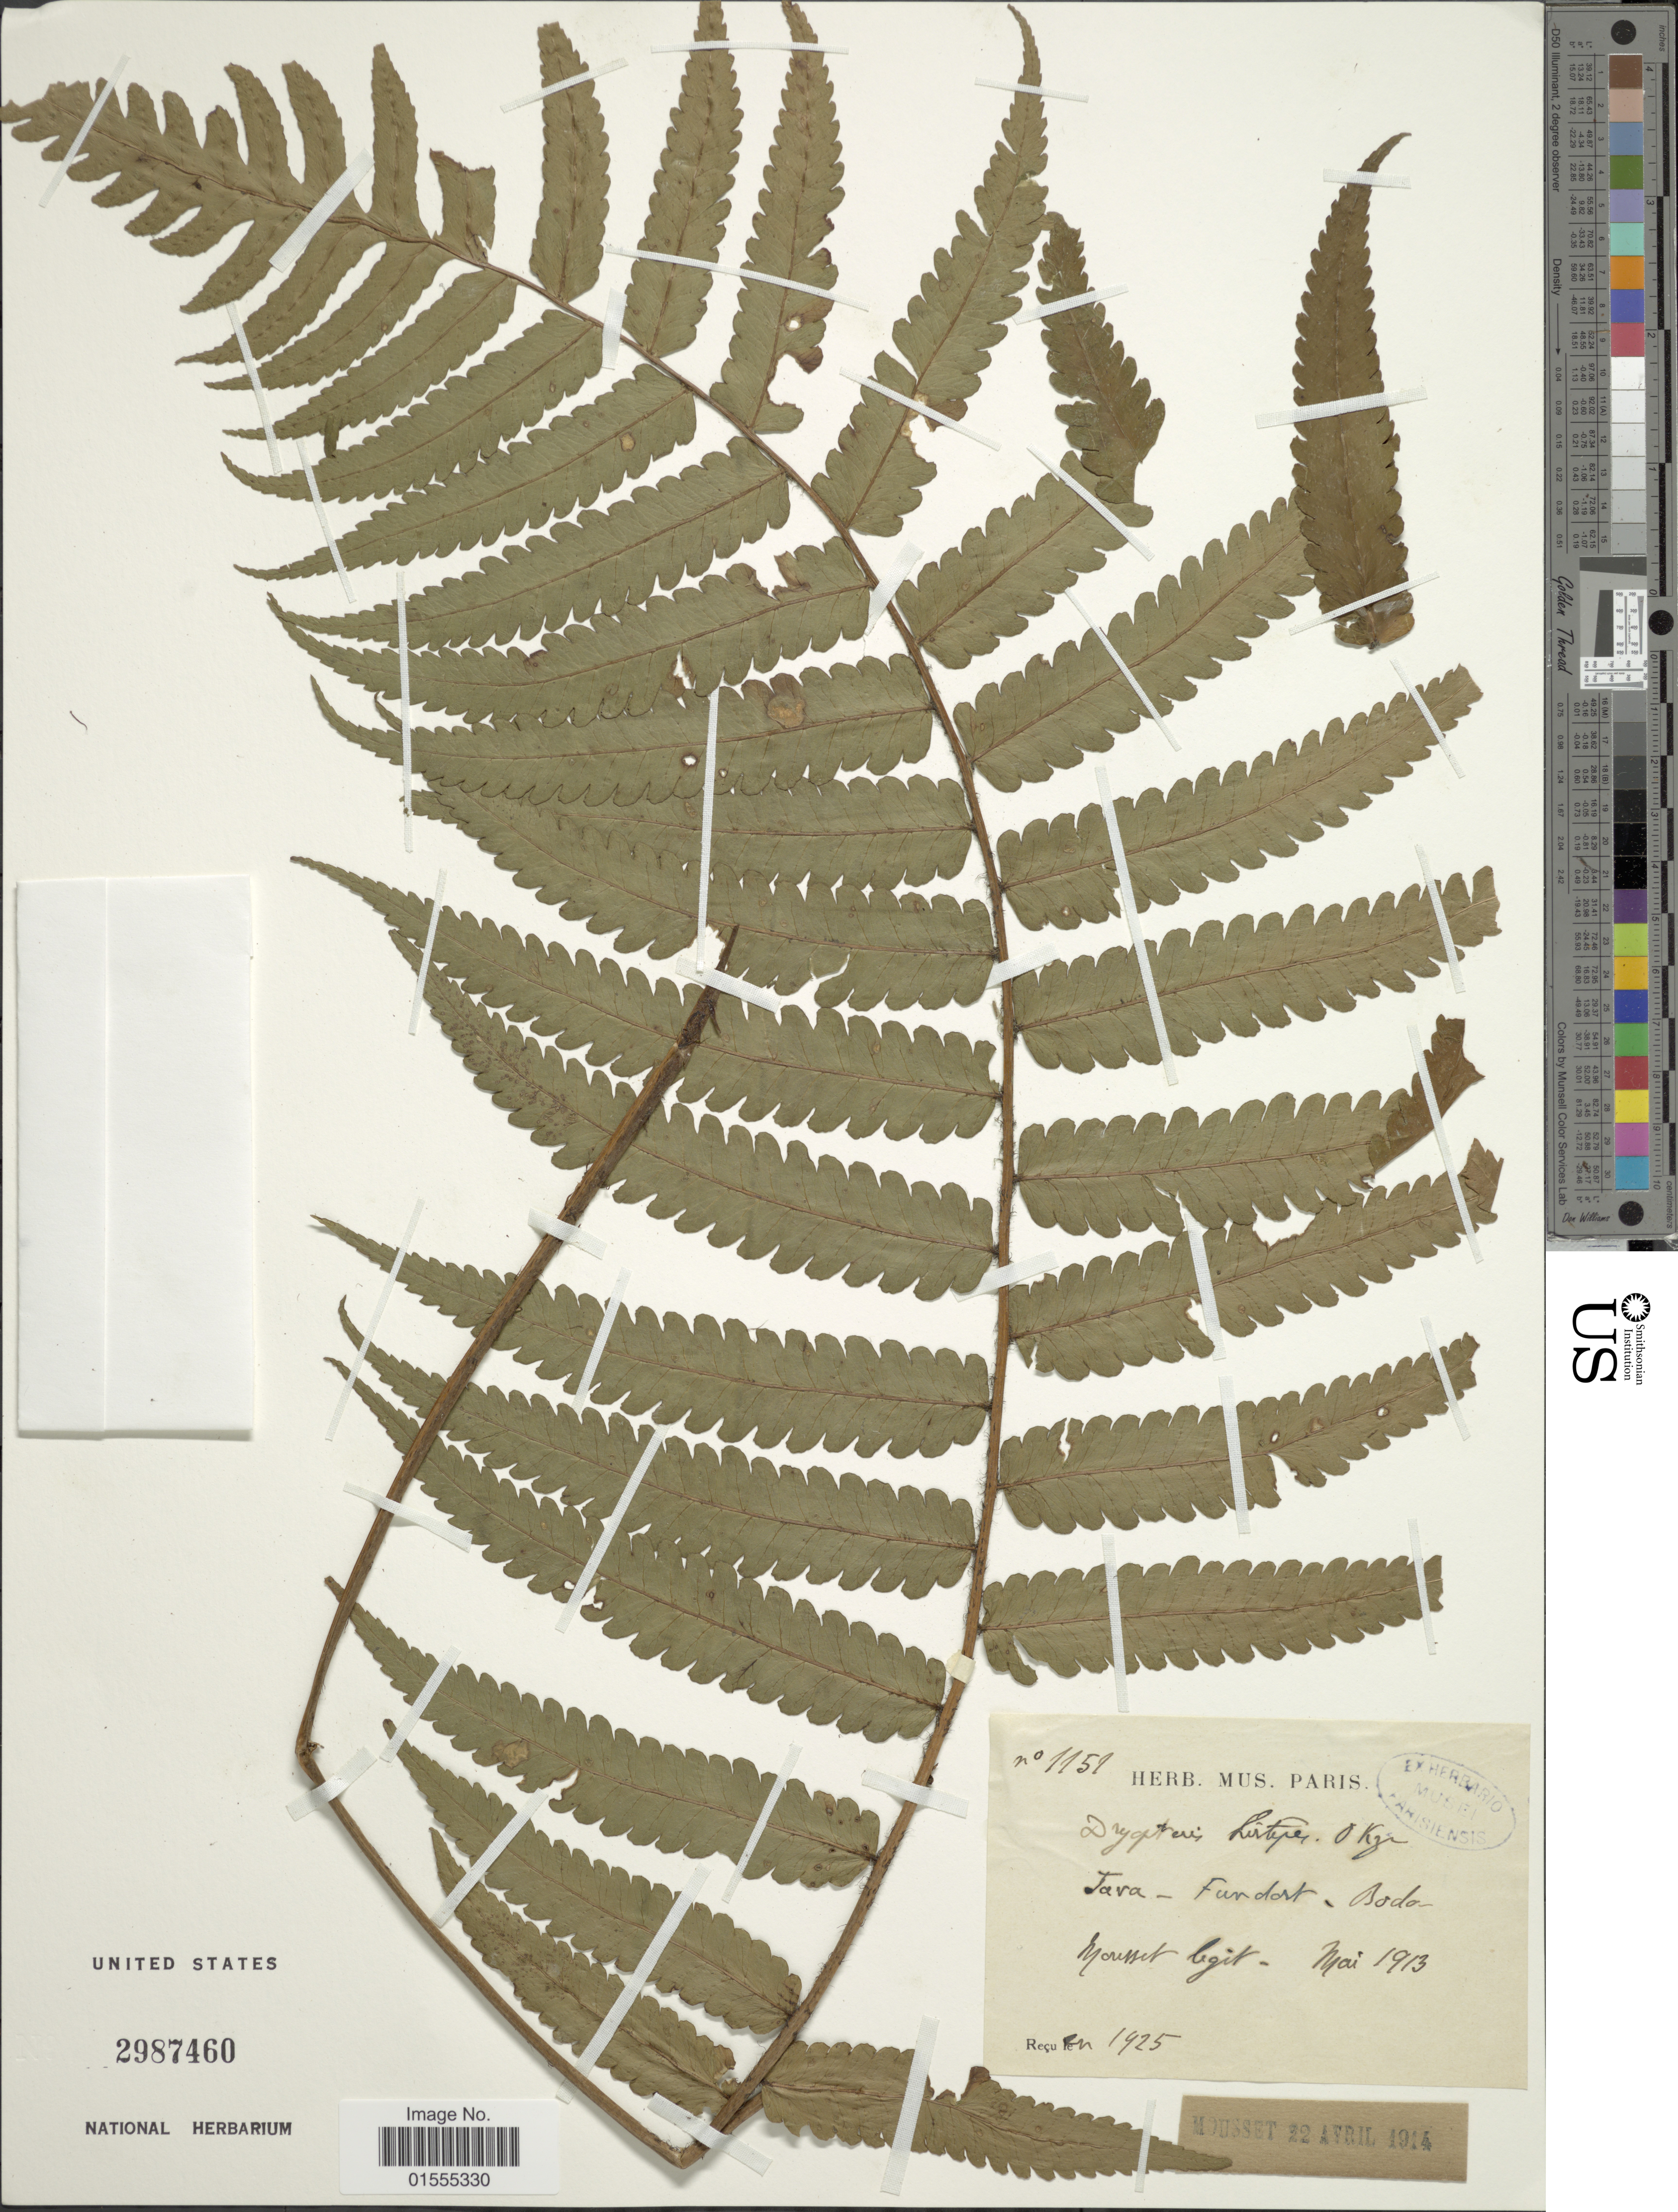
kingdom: Plantae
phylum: Tracheophyta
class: Polypodiopsida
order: Polypodiales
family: Dryopteridaceae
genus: Dryopteris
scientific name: Dryopteris hirtipes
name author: (Blume) Kuntze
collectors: Mousset, --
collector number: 1151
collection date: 1913-05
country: Indonesia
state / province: Java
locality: Fundort - Bodo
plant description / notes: No precise locality correction needed.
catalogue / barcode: US 2987460